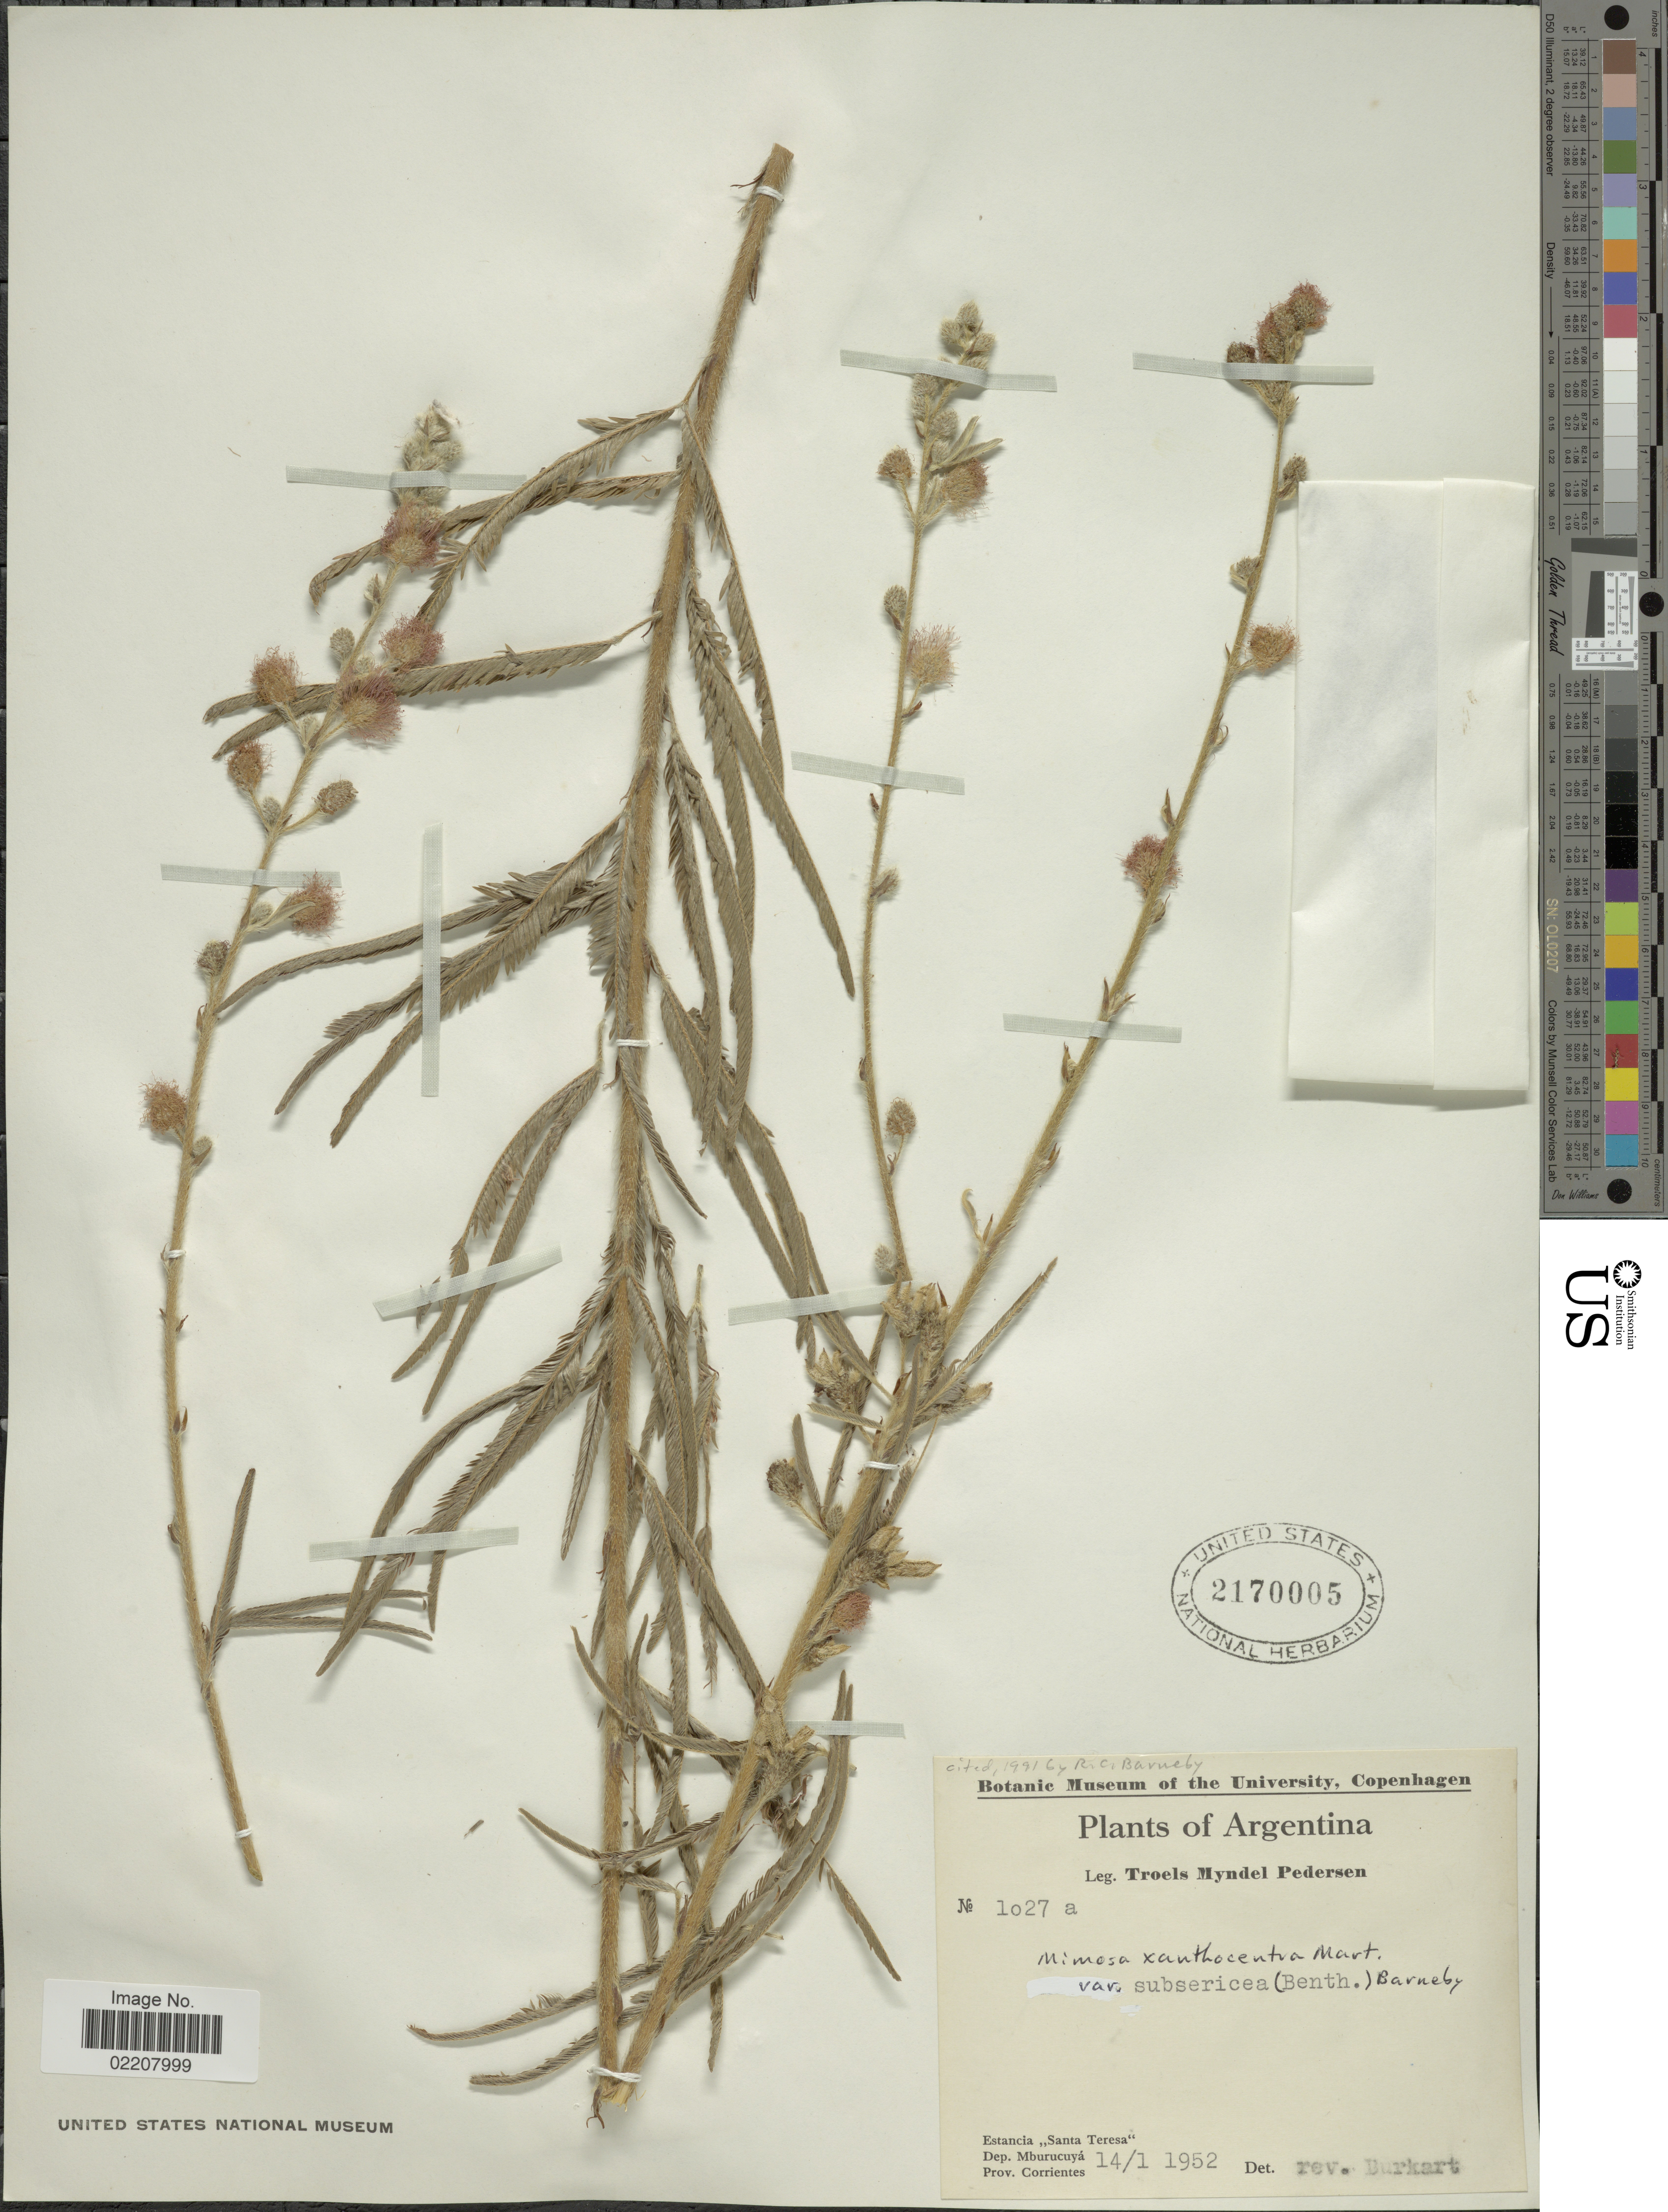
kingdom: Plantae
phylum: Tracheophyta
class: Magnoliopsida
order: Fabales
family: Fabaceae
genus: Mimosa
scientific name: Mimosa xanthocentra var. subsericea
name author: (Benth.) Barneby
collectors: T. M. Pedersen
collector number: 1027 a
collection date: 1952-01-14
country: Argentina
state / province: Corrientes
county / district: Mburacuya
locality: Estancia Santa Teresa.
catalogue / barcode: US 2170005